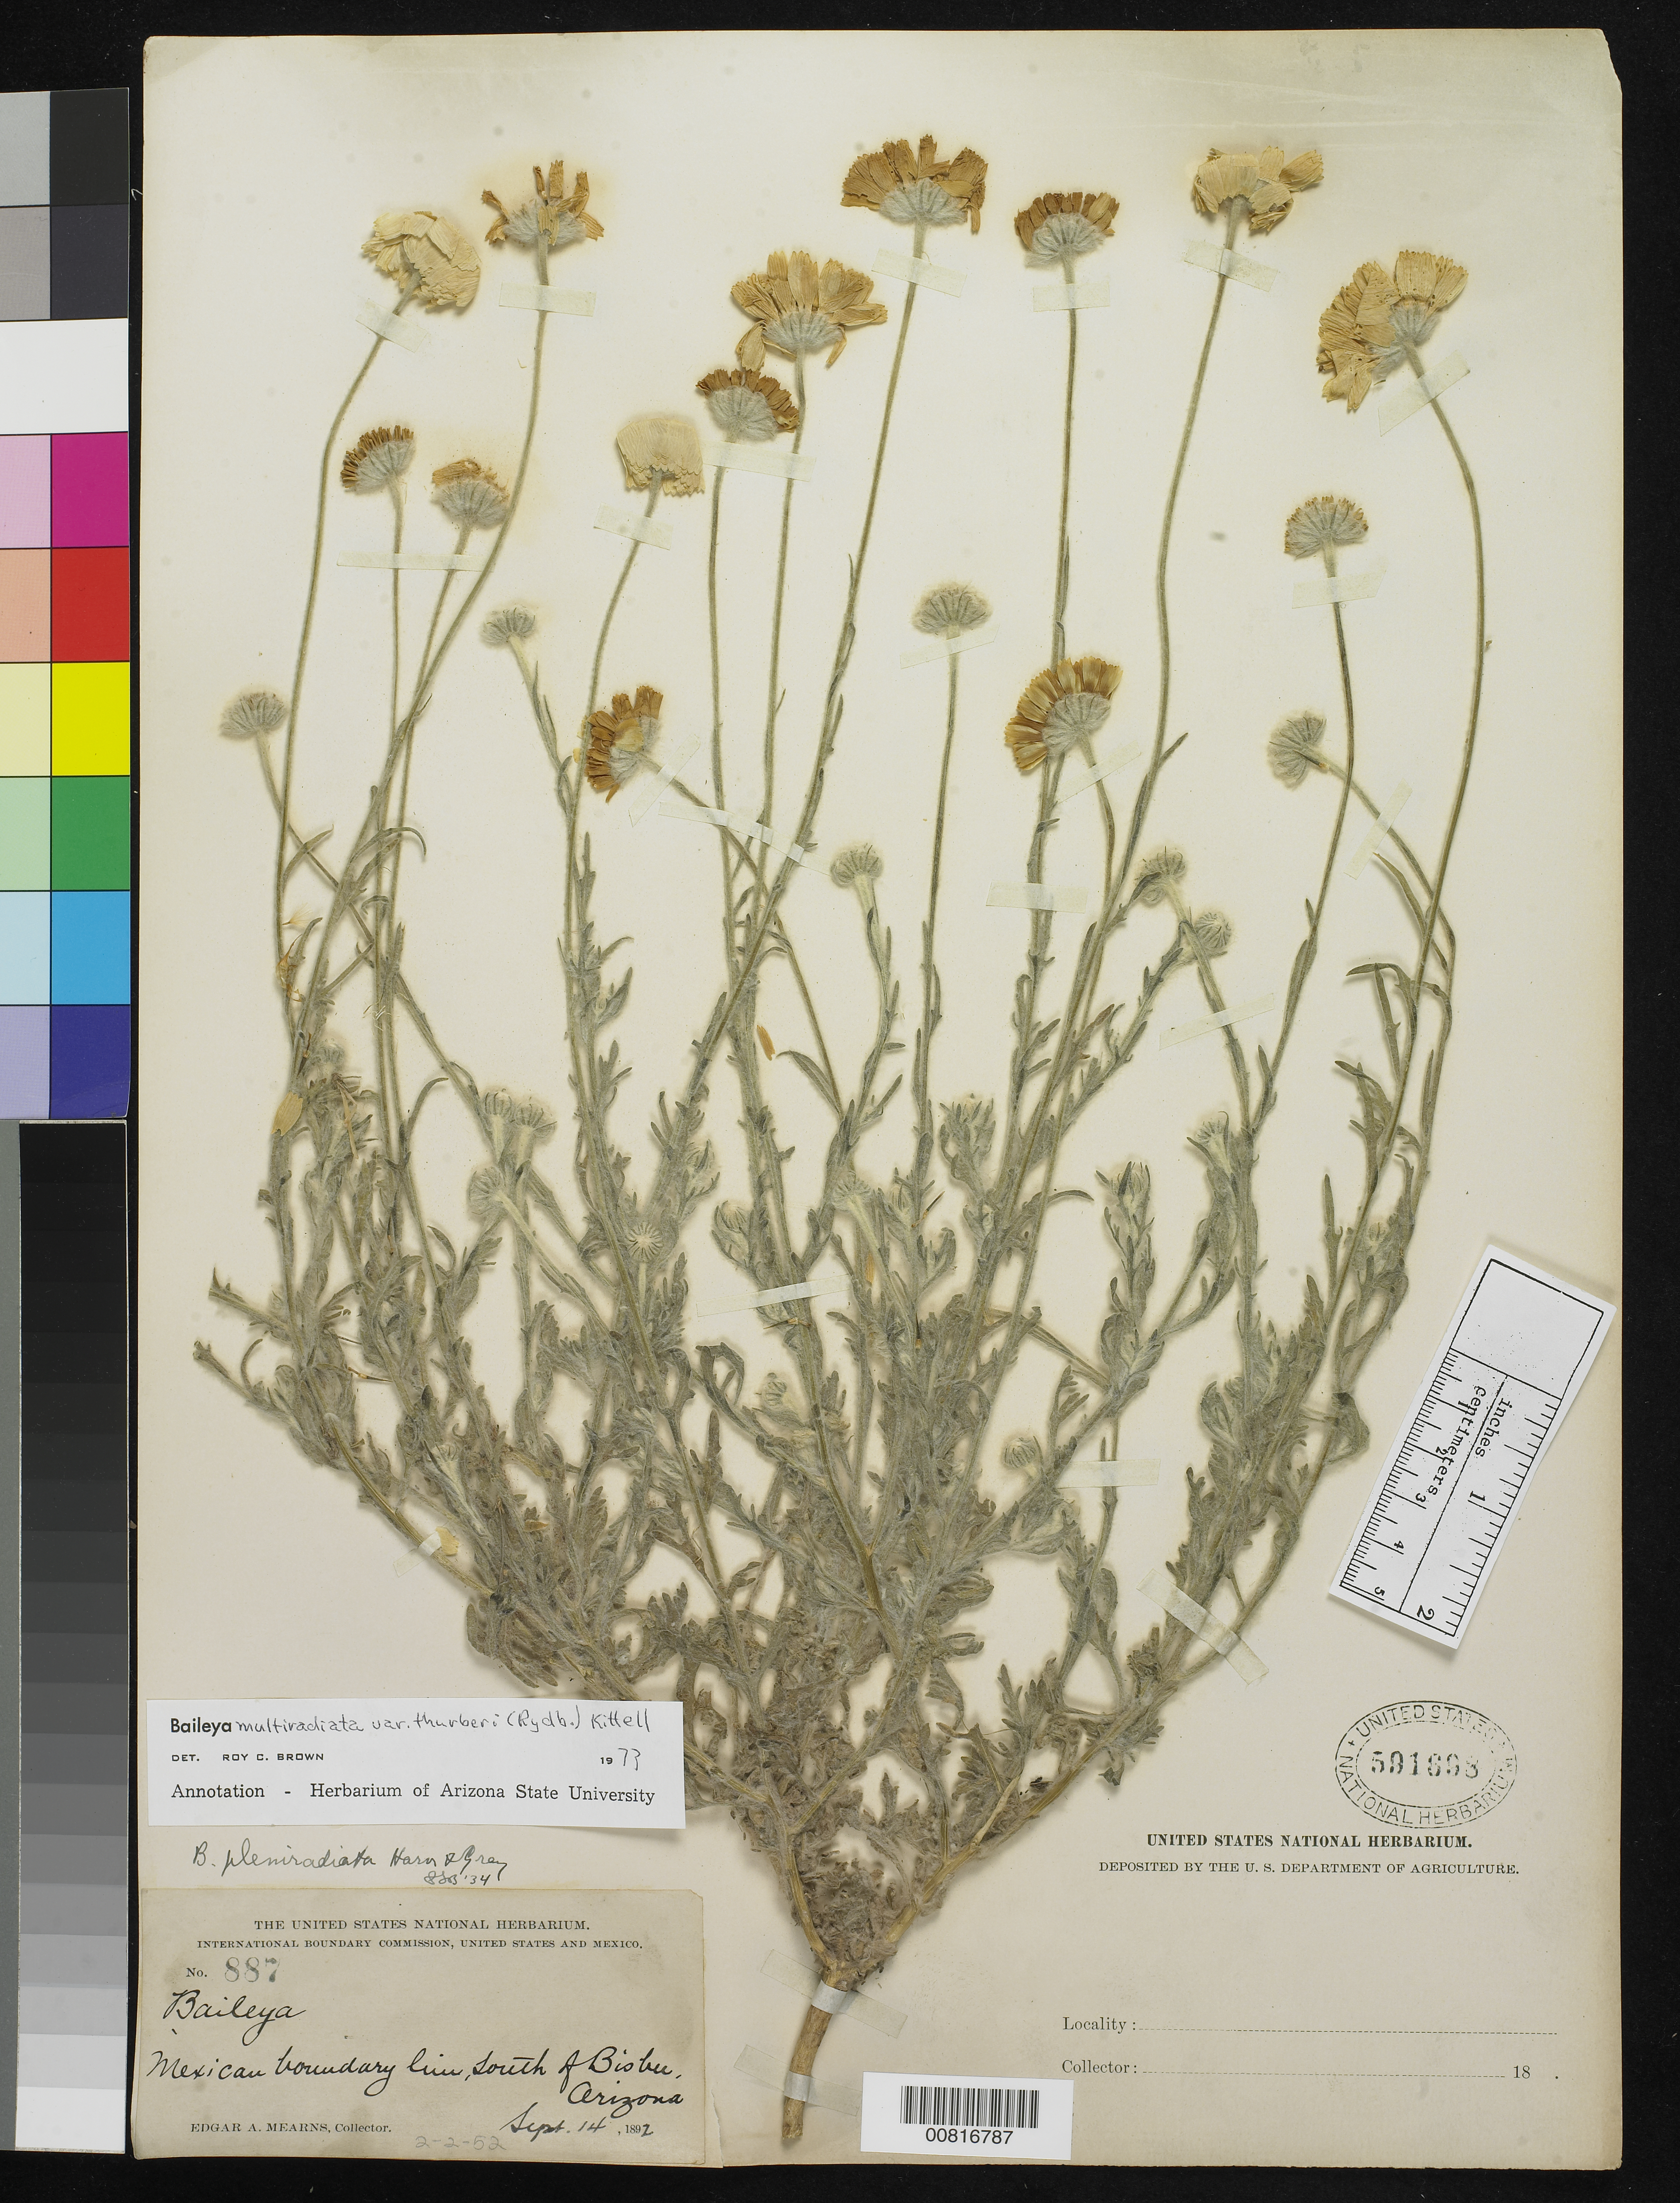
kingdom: Plantae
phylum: Tracheophyta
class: Magnoliopsida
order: Asterales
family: Asteraceae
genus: Baileya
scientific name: Baileya multiradiata var. thurberi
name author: (Rydb.) Kittell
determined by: Brown, Roy C.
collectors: E. A. Mearns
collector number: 887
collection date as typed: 14 Sep 1892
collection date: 1892-09-14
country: United States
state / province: Arizona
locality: South of Bisbee, Arizona. Mexican Boundary Line.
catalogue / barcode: US 591698